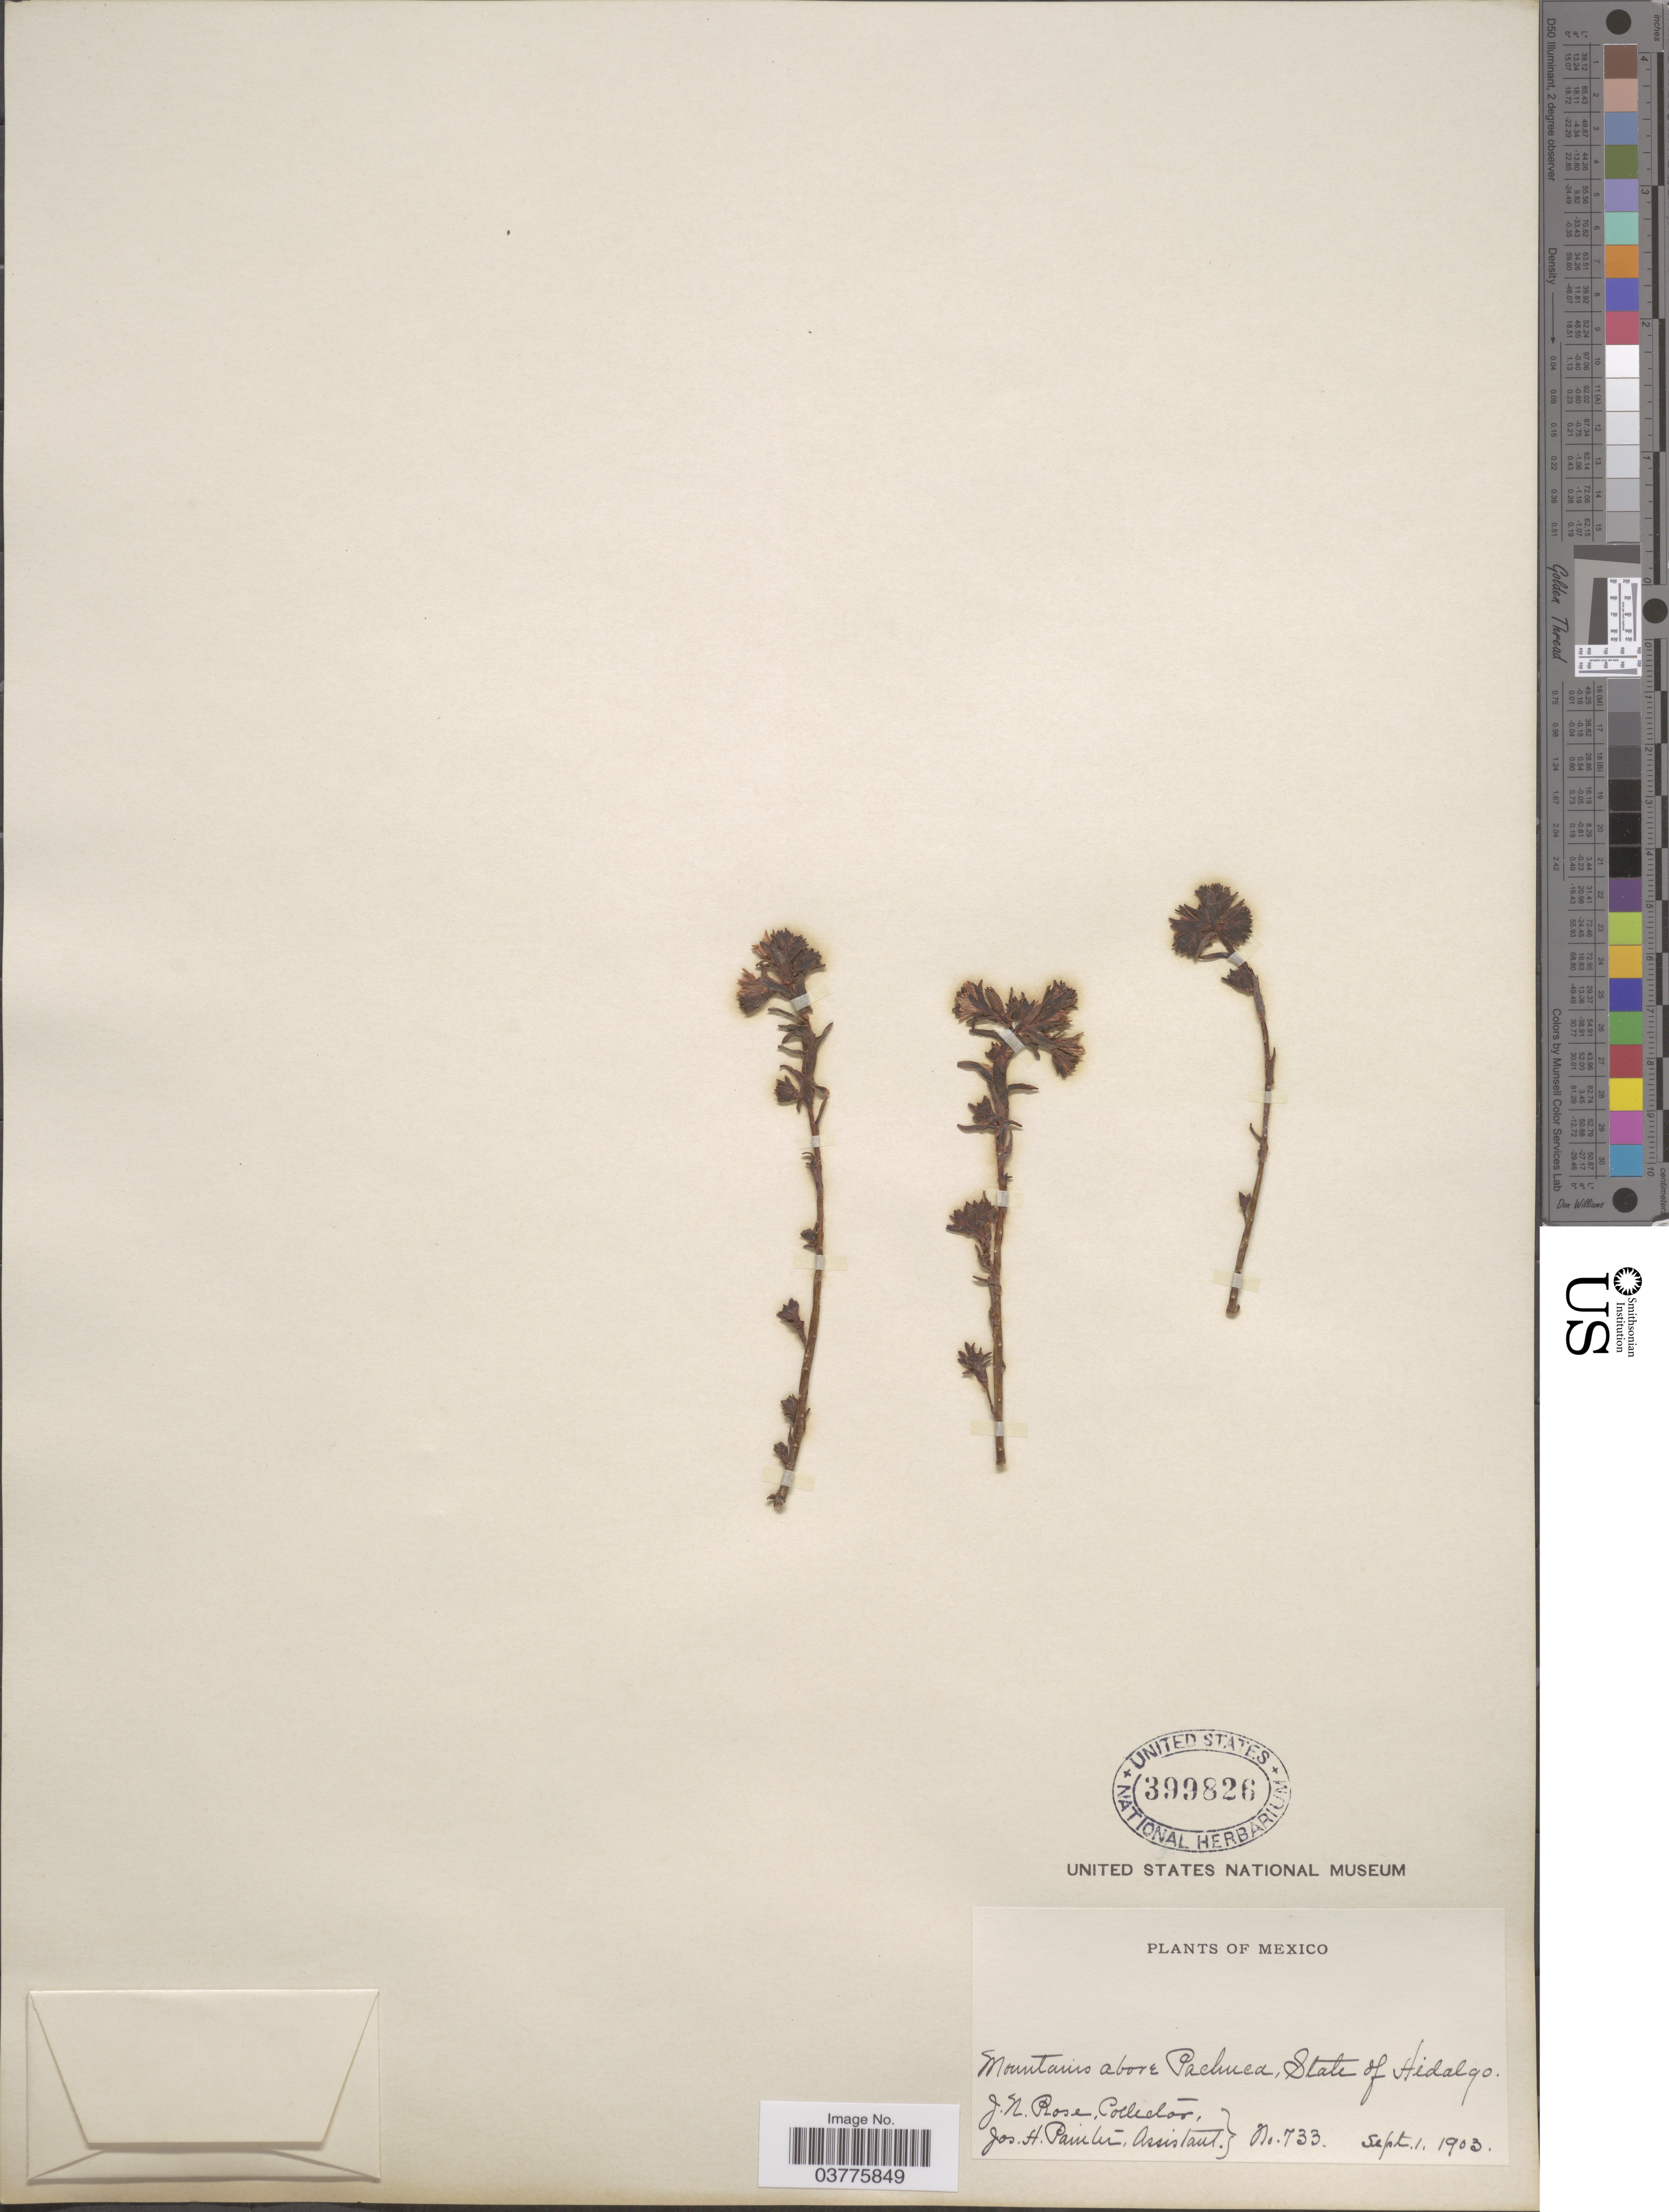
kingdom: Plantae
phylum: Tracheophyta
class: Magnoliopsida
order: Saxifragales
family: Crassulaceae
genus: Sedum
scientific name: Sedum goldmanii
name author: (Rose) Moran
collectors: J. N. Rose & J. H. Painter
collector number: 733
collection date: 1903-09-01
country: Mexico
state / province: Hidalgo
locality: Mountains above Pachuca.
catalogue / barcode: US 399826